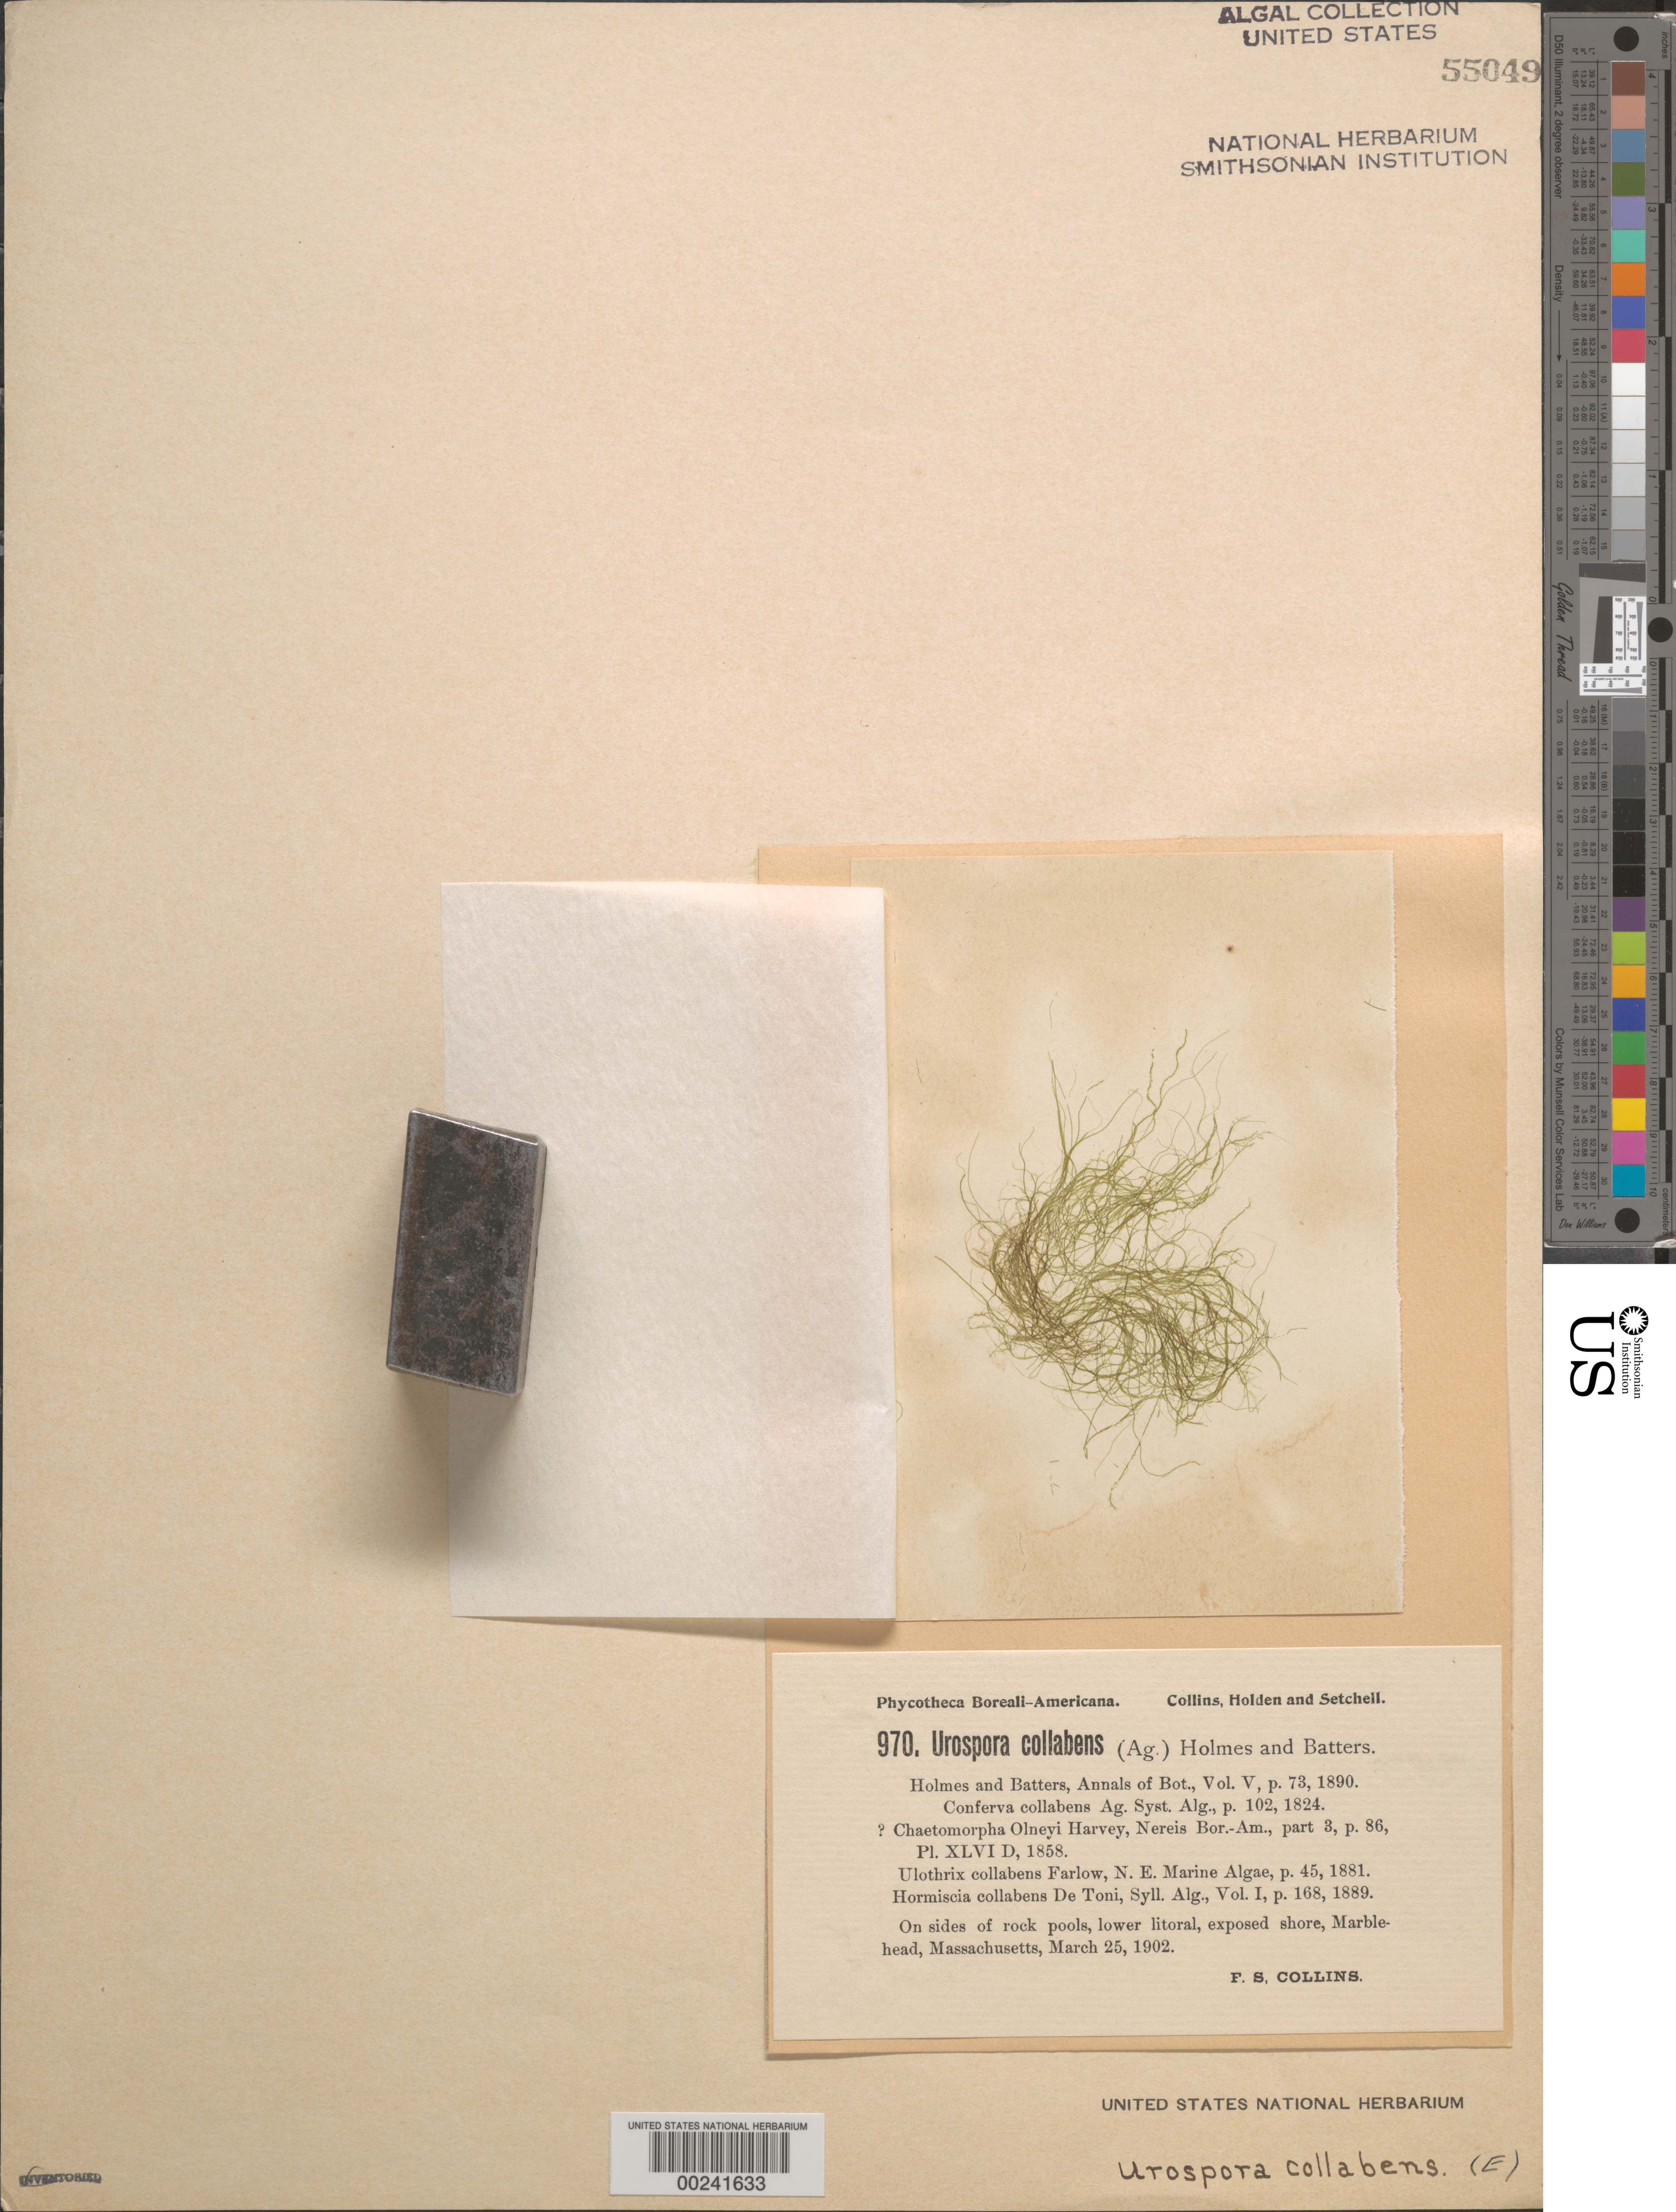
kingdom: Plantae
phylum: Chlorophyta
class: Ulvophyceae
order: Ulotrichales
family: Ulotrichaceae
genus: Urospora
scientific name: Urospora wormskjoldii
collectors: F. Collins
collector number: PB-A 970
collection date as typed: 25 Mar 1902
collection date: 1902-03-25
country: United States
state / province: Massachusetts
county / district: Essex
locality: Marblehead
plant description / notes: Collins, Holden & Setchell, Phycotheca Boreali-Americana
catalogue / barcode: US 55049